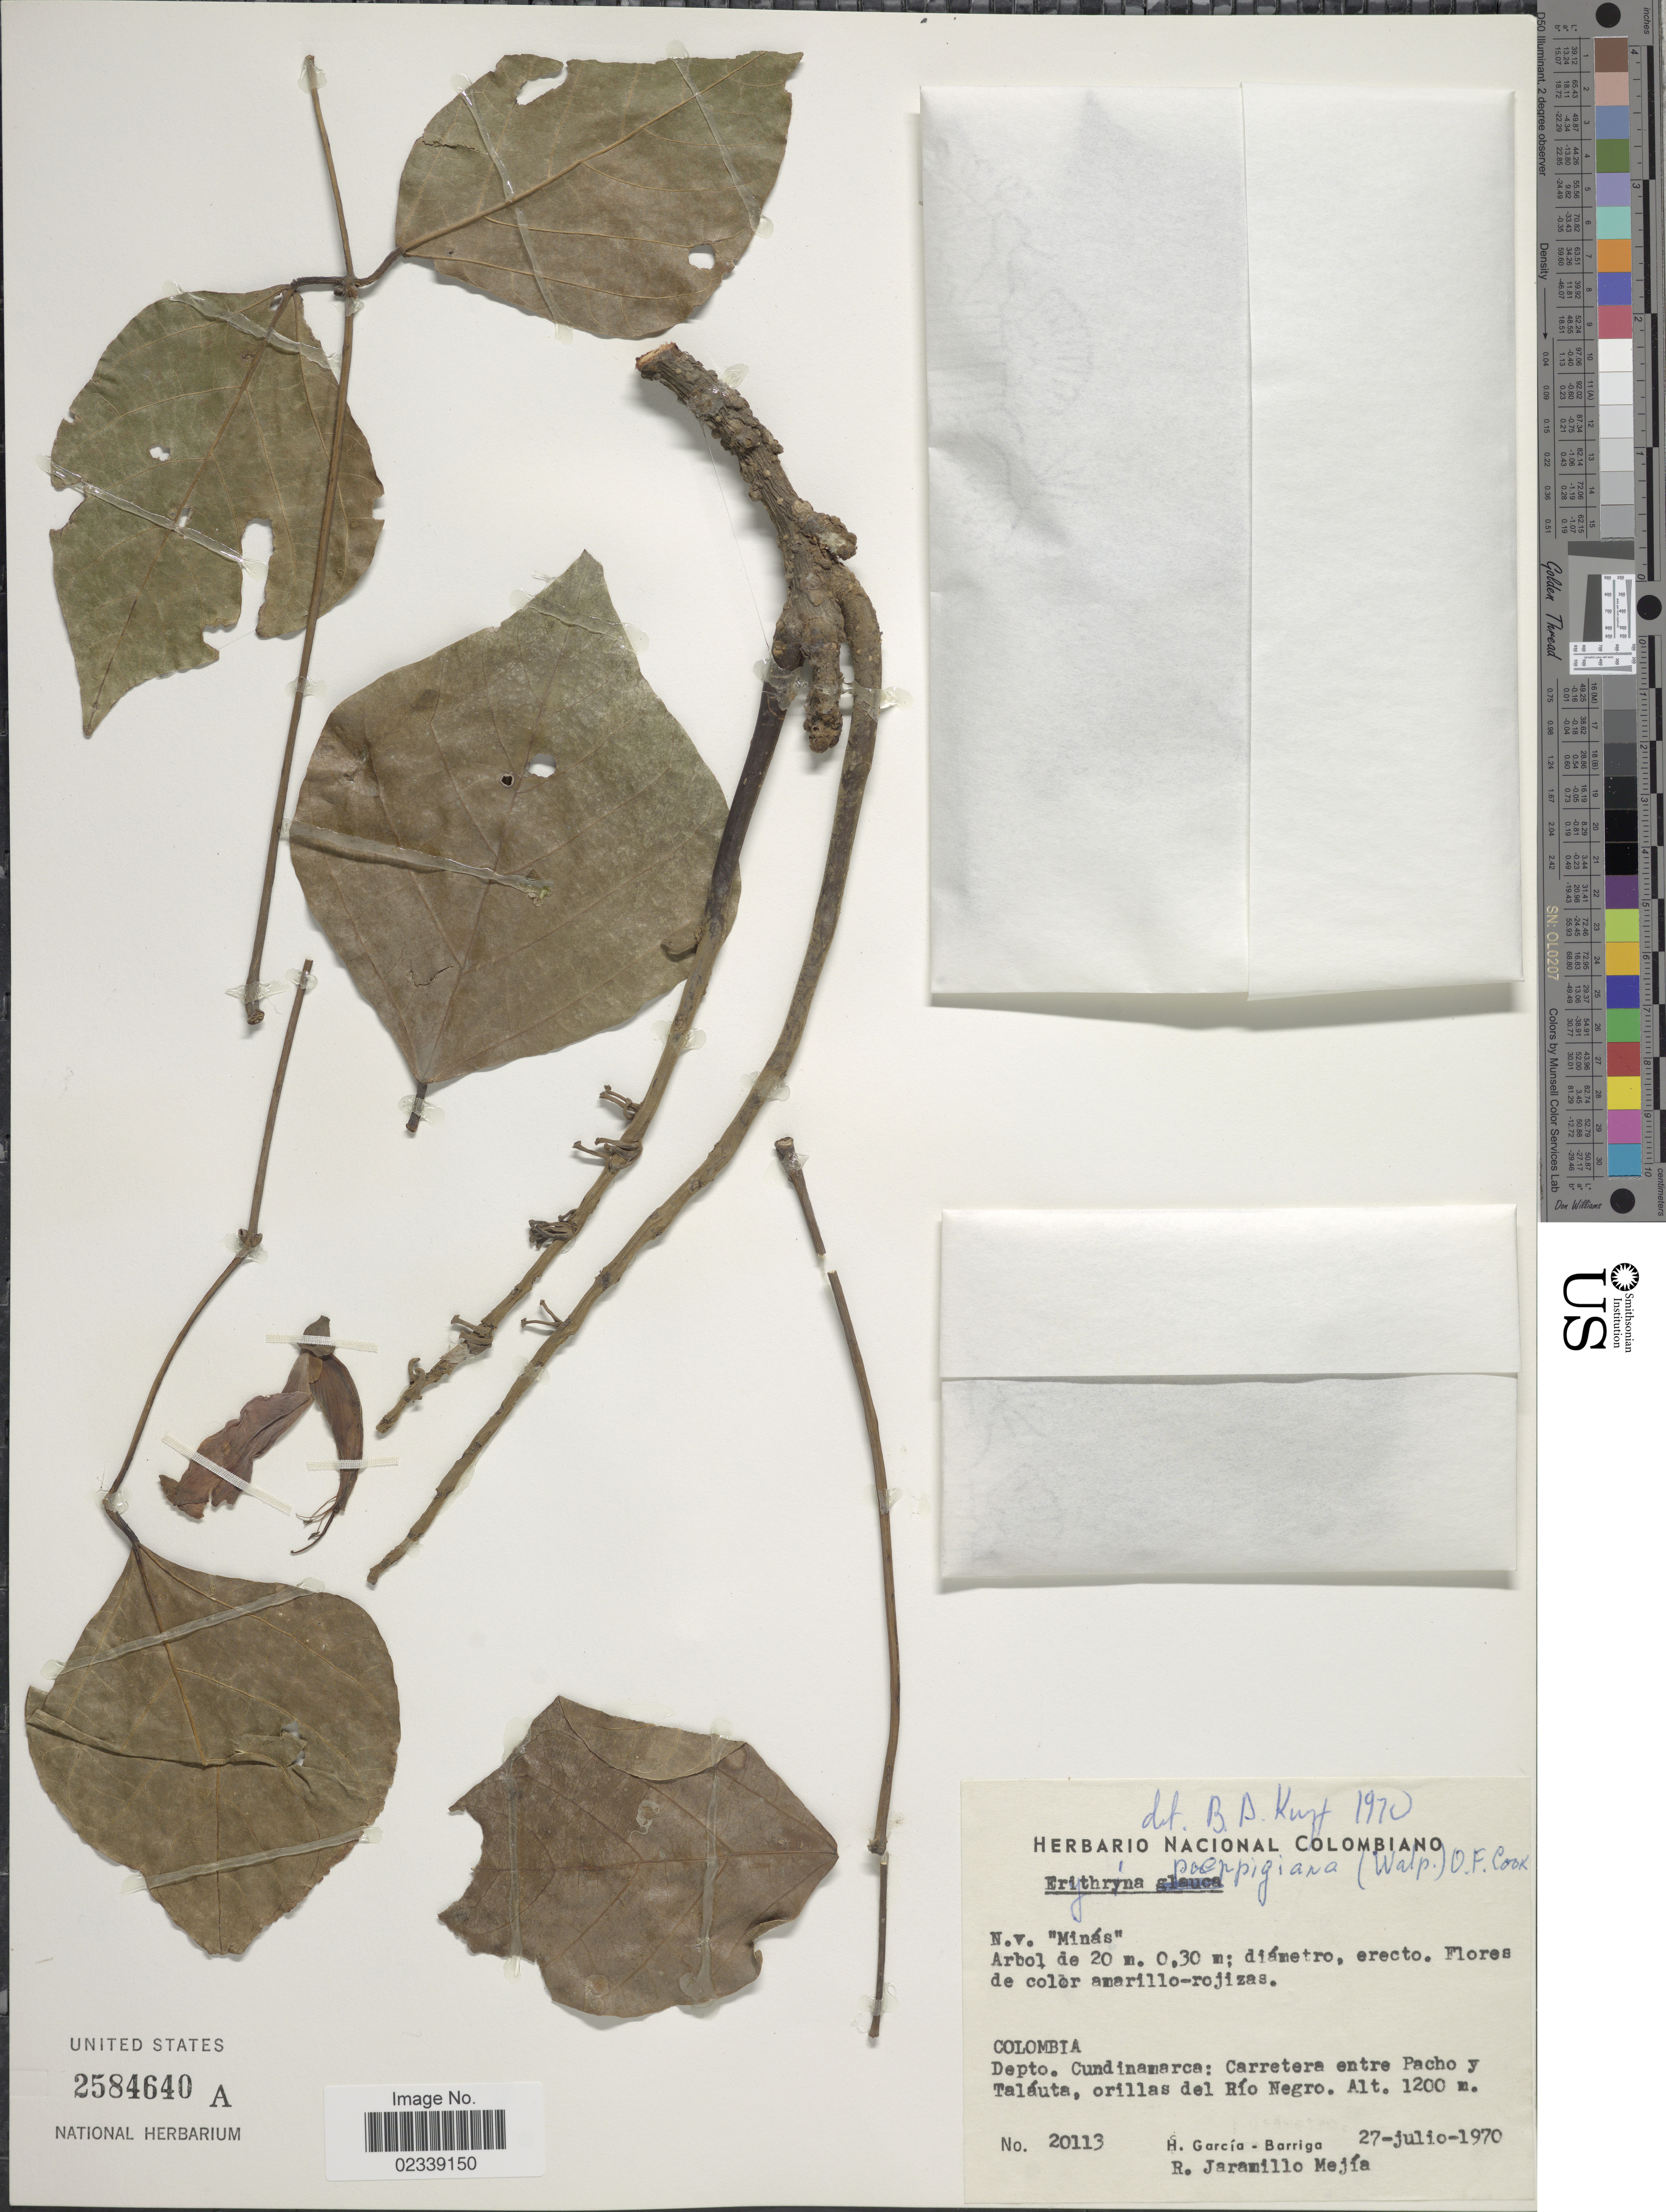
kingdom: Plantae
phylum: Tracheophyta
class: Magnoliopsida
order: Fabales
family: Fabaceae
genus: Erythrina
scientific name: Erythrina poeppigiana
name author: (Walp.) O.F. Cook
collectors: H. García Barriga & R. Jaramillo M.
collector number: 20113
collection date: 1970-07-27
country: Colombia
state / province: Cundinamarca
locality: Carretera entre Pacho y Talauta, orillas del Rio Negro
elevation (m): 1200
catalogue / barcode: US 2584640A